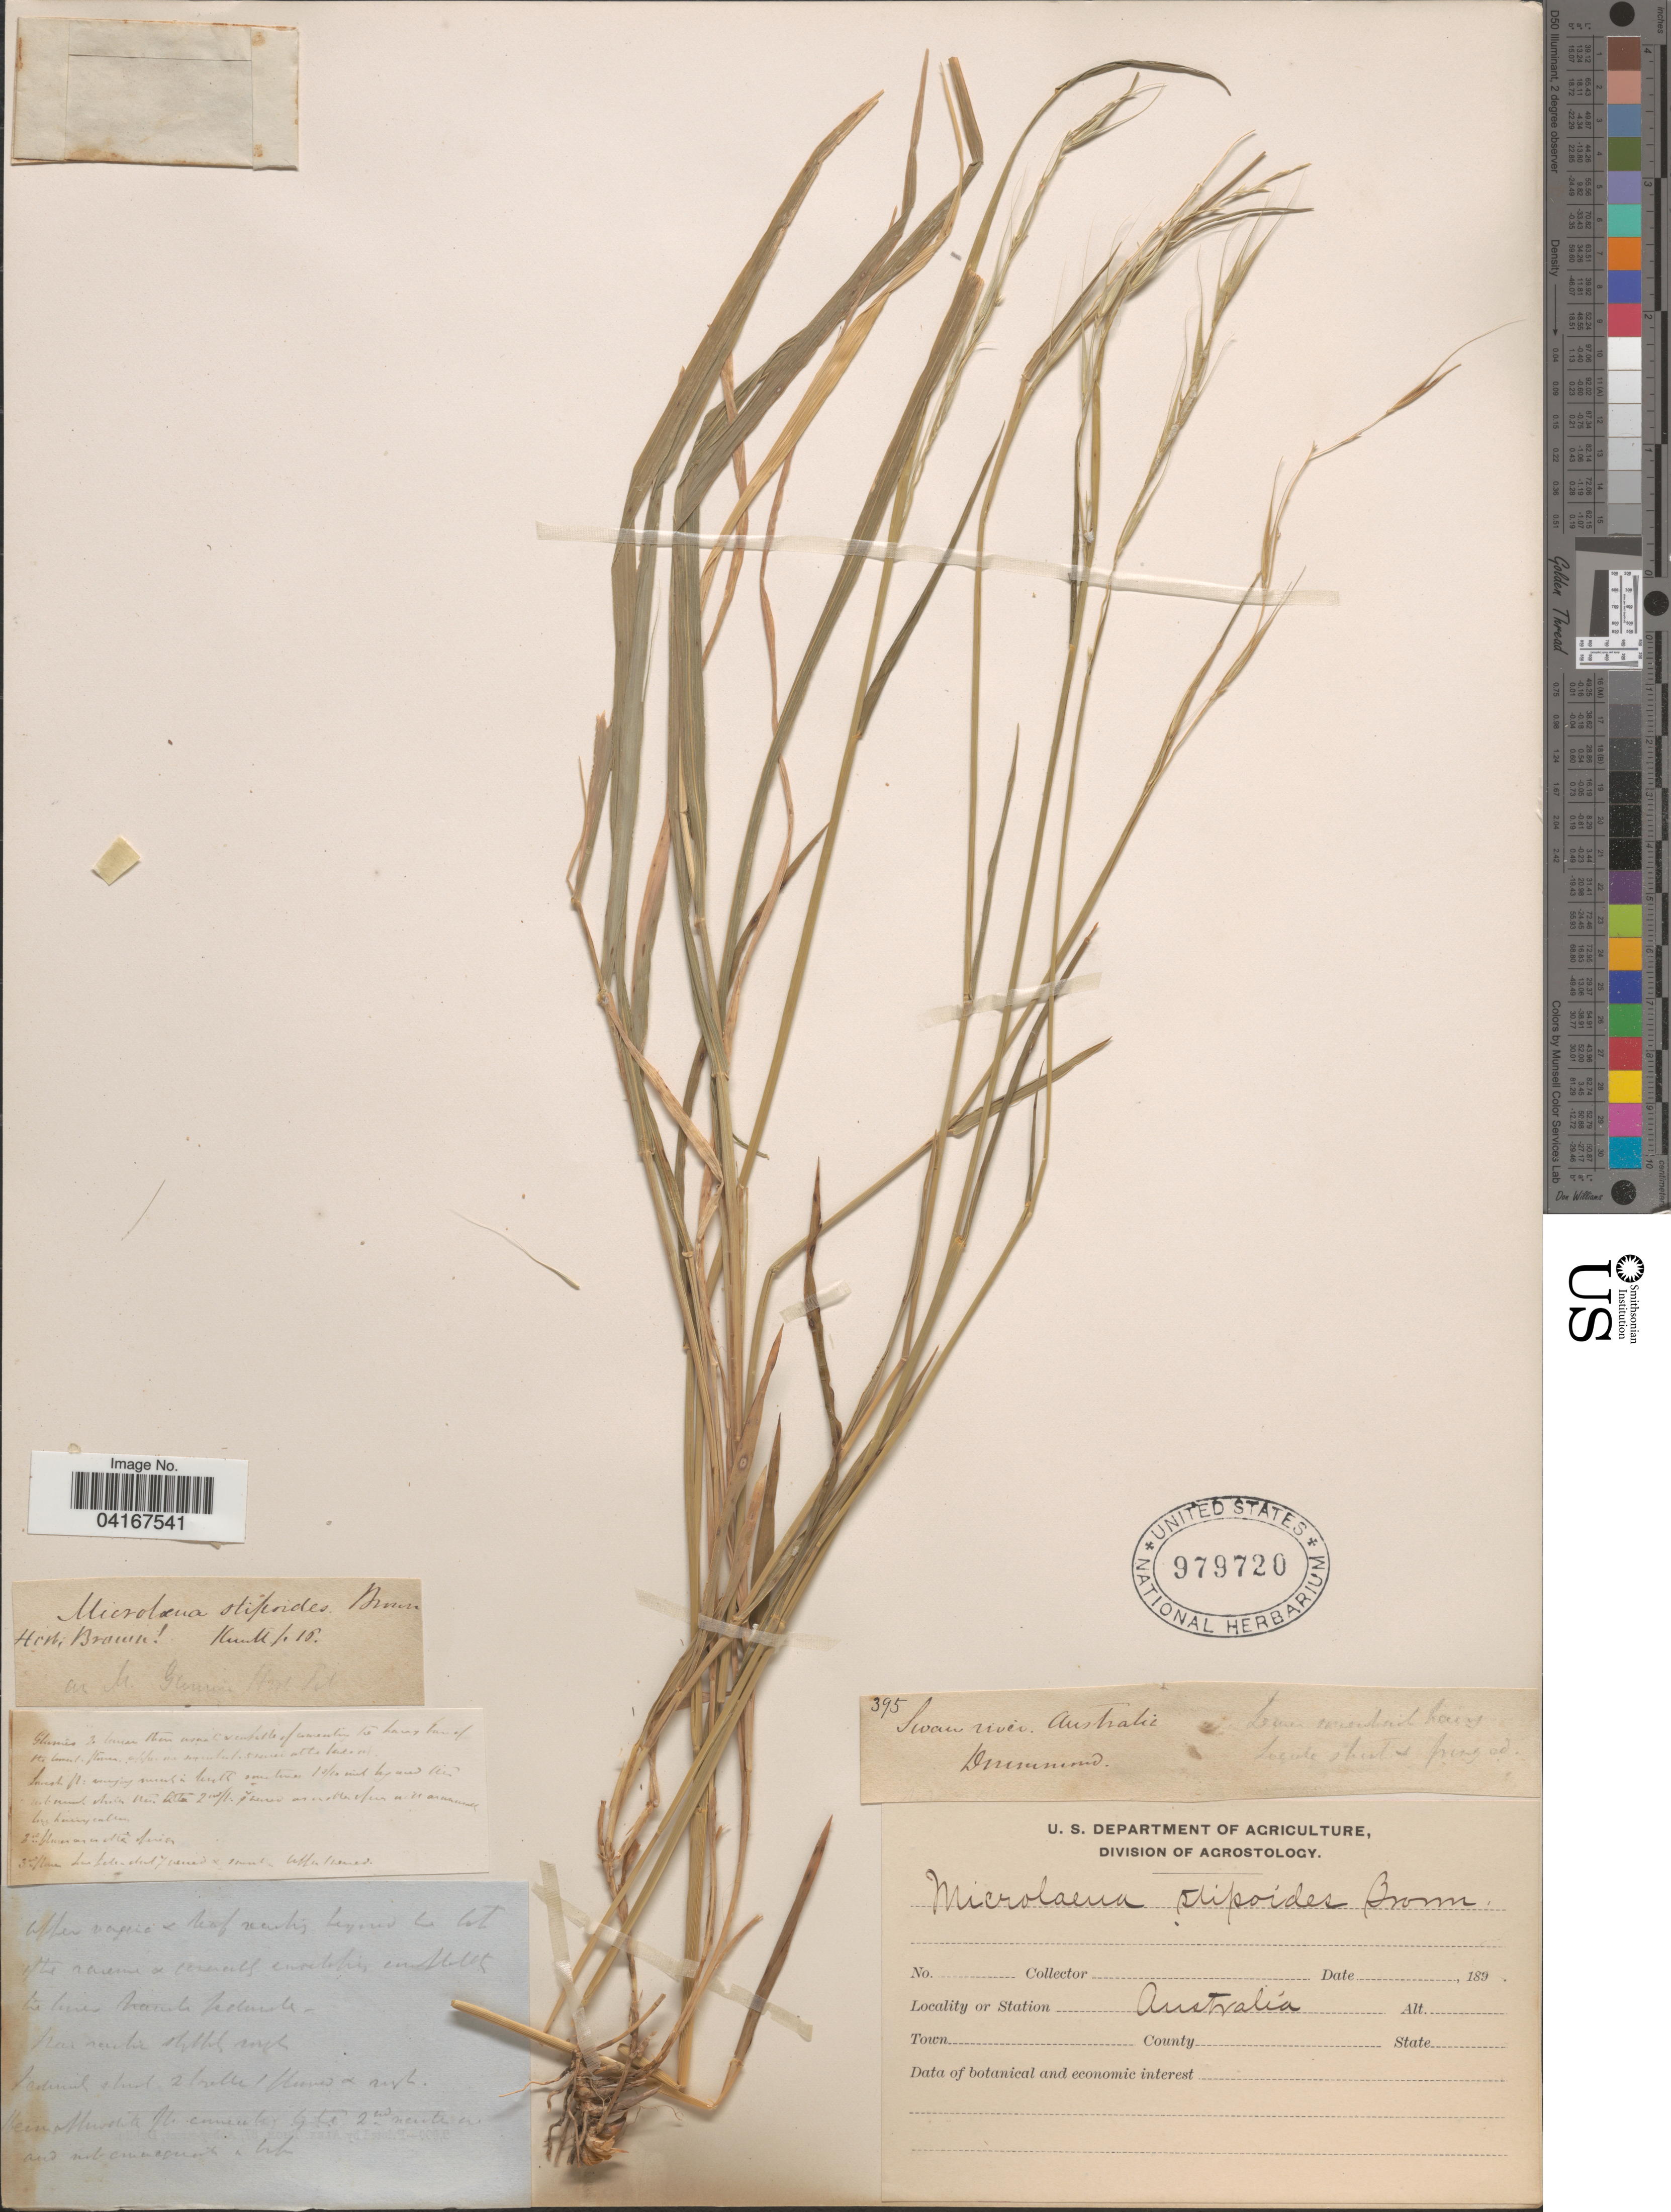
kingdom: Plantae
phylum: Tracheophyta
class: Liliopsida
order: Poales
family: Poaceae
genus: Microlaena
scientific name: Microlaena stipoides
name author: (Labill.) R. Br.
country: Australia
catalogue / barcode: US 979720